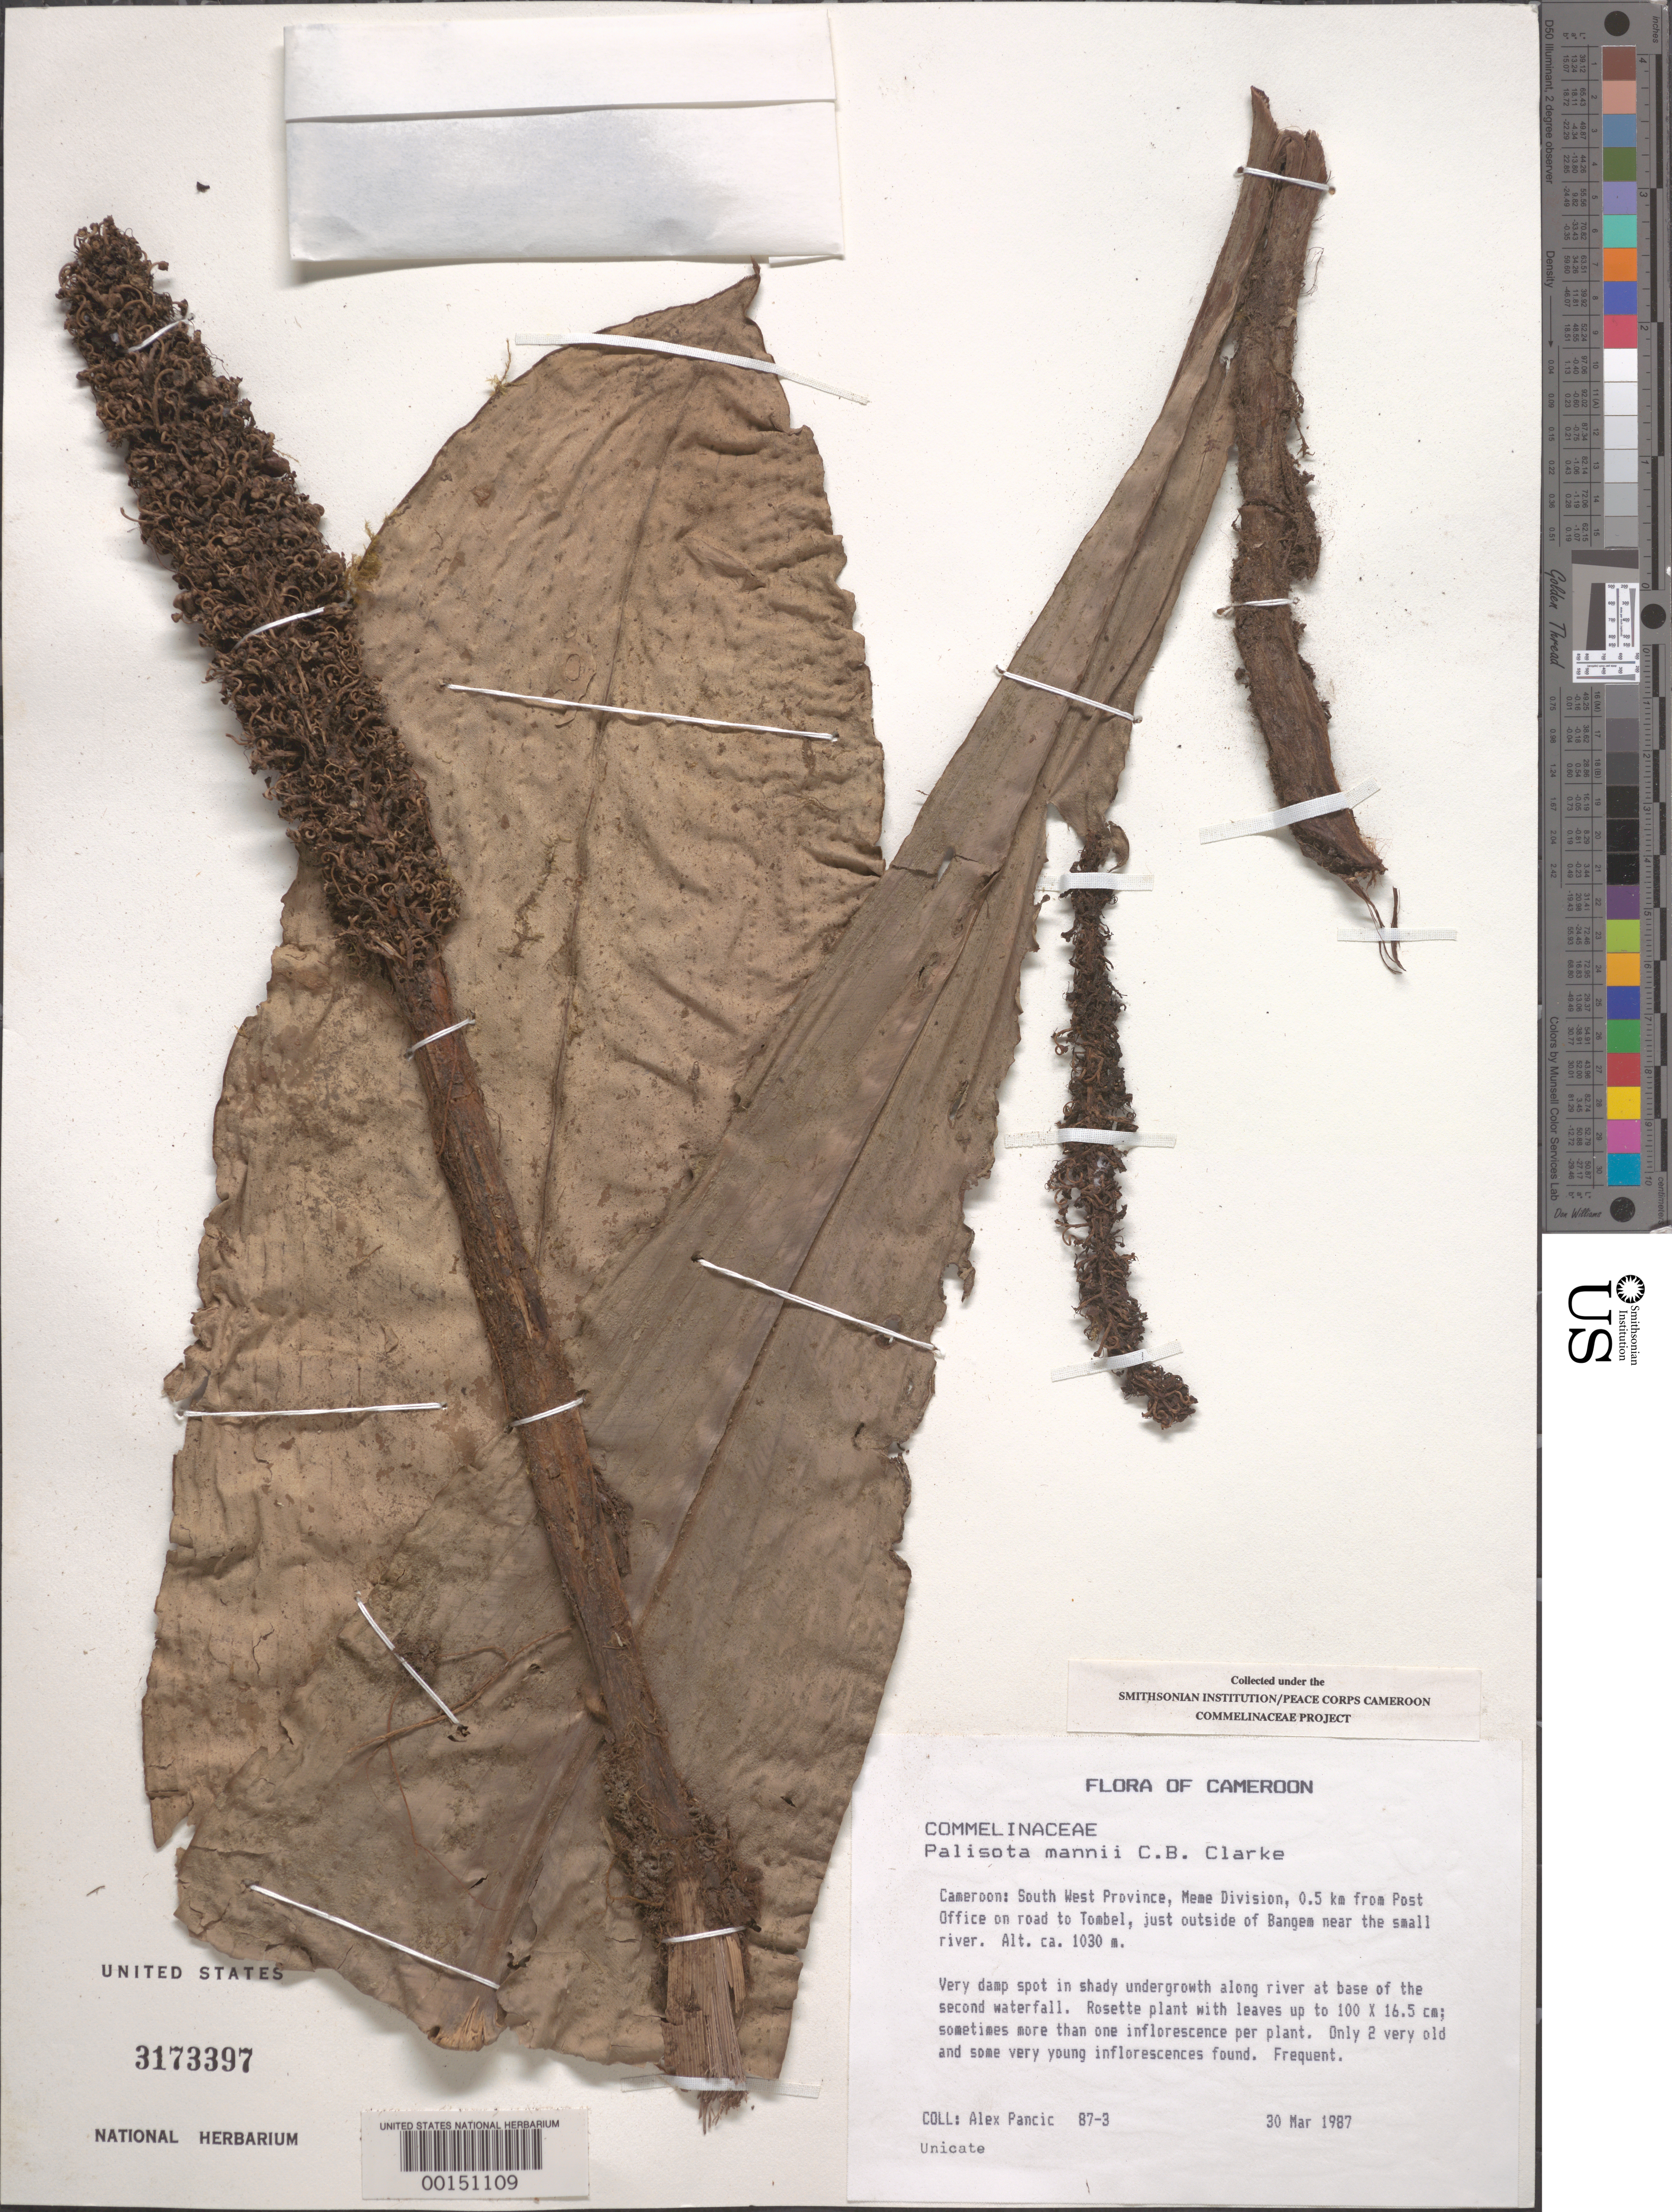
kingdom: Plantae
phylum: Tracheophyta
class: Liliopsida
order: Commelinales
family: Commelinaceae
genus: Palisota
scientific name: Palisota mannii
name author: C.B. Clarke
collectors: A. Pancic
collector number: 87-3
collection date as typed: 30 Mar 1987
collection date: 1987-03-30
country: Cameroon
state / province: Sud-Ouest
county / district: Meme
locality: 0.5 km from post office on road to tombel, just outside of bangem near small river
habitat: Shady undegrowth along river at base of second waterfall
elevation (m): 1030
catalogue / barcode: US 3173397